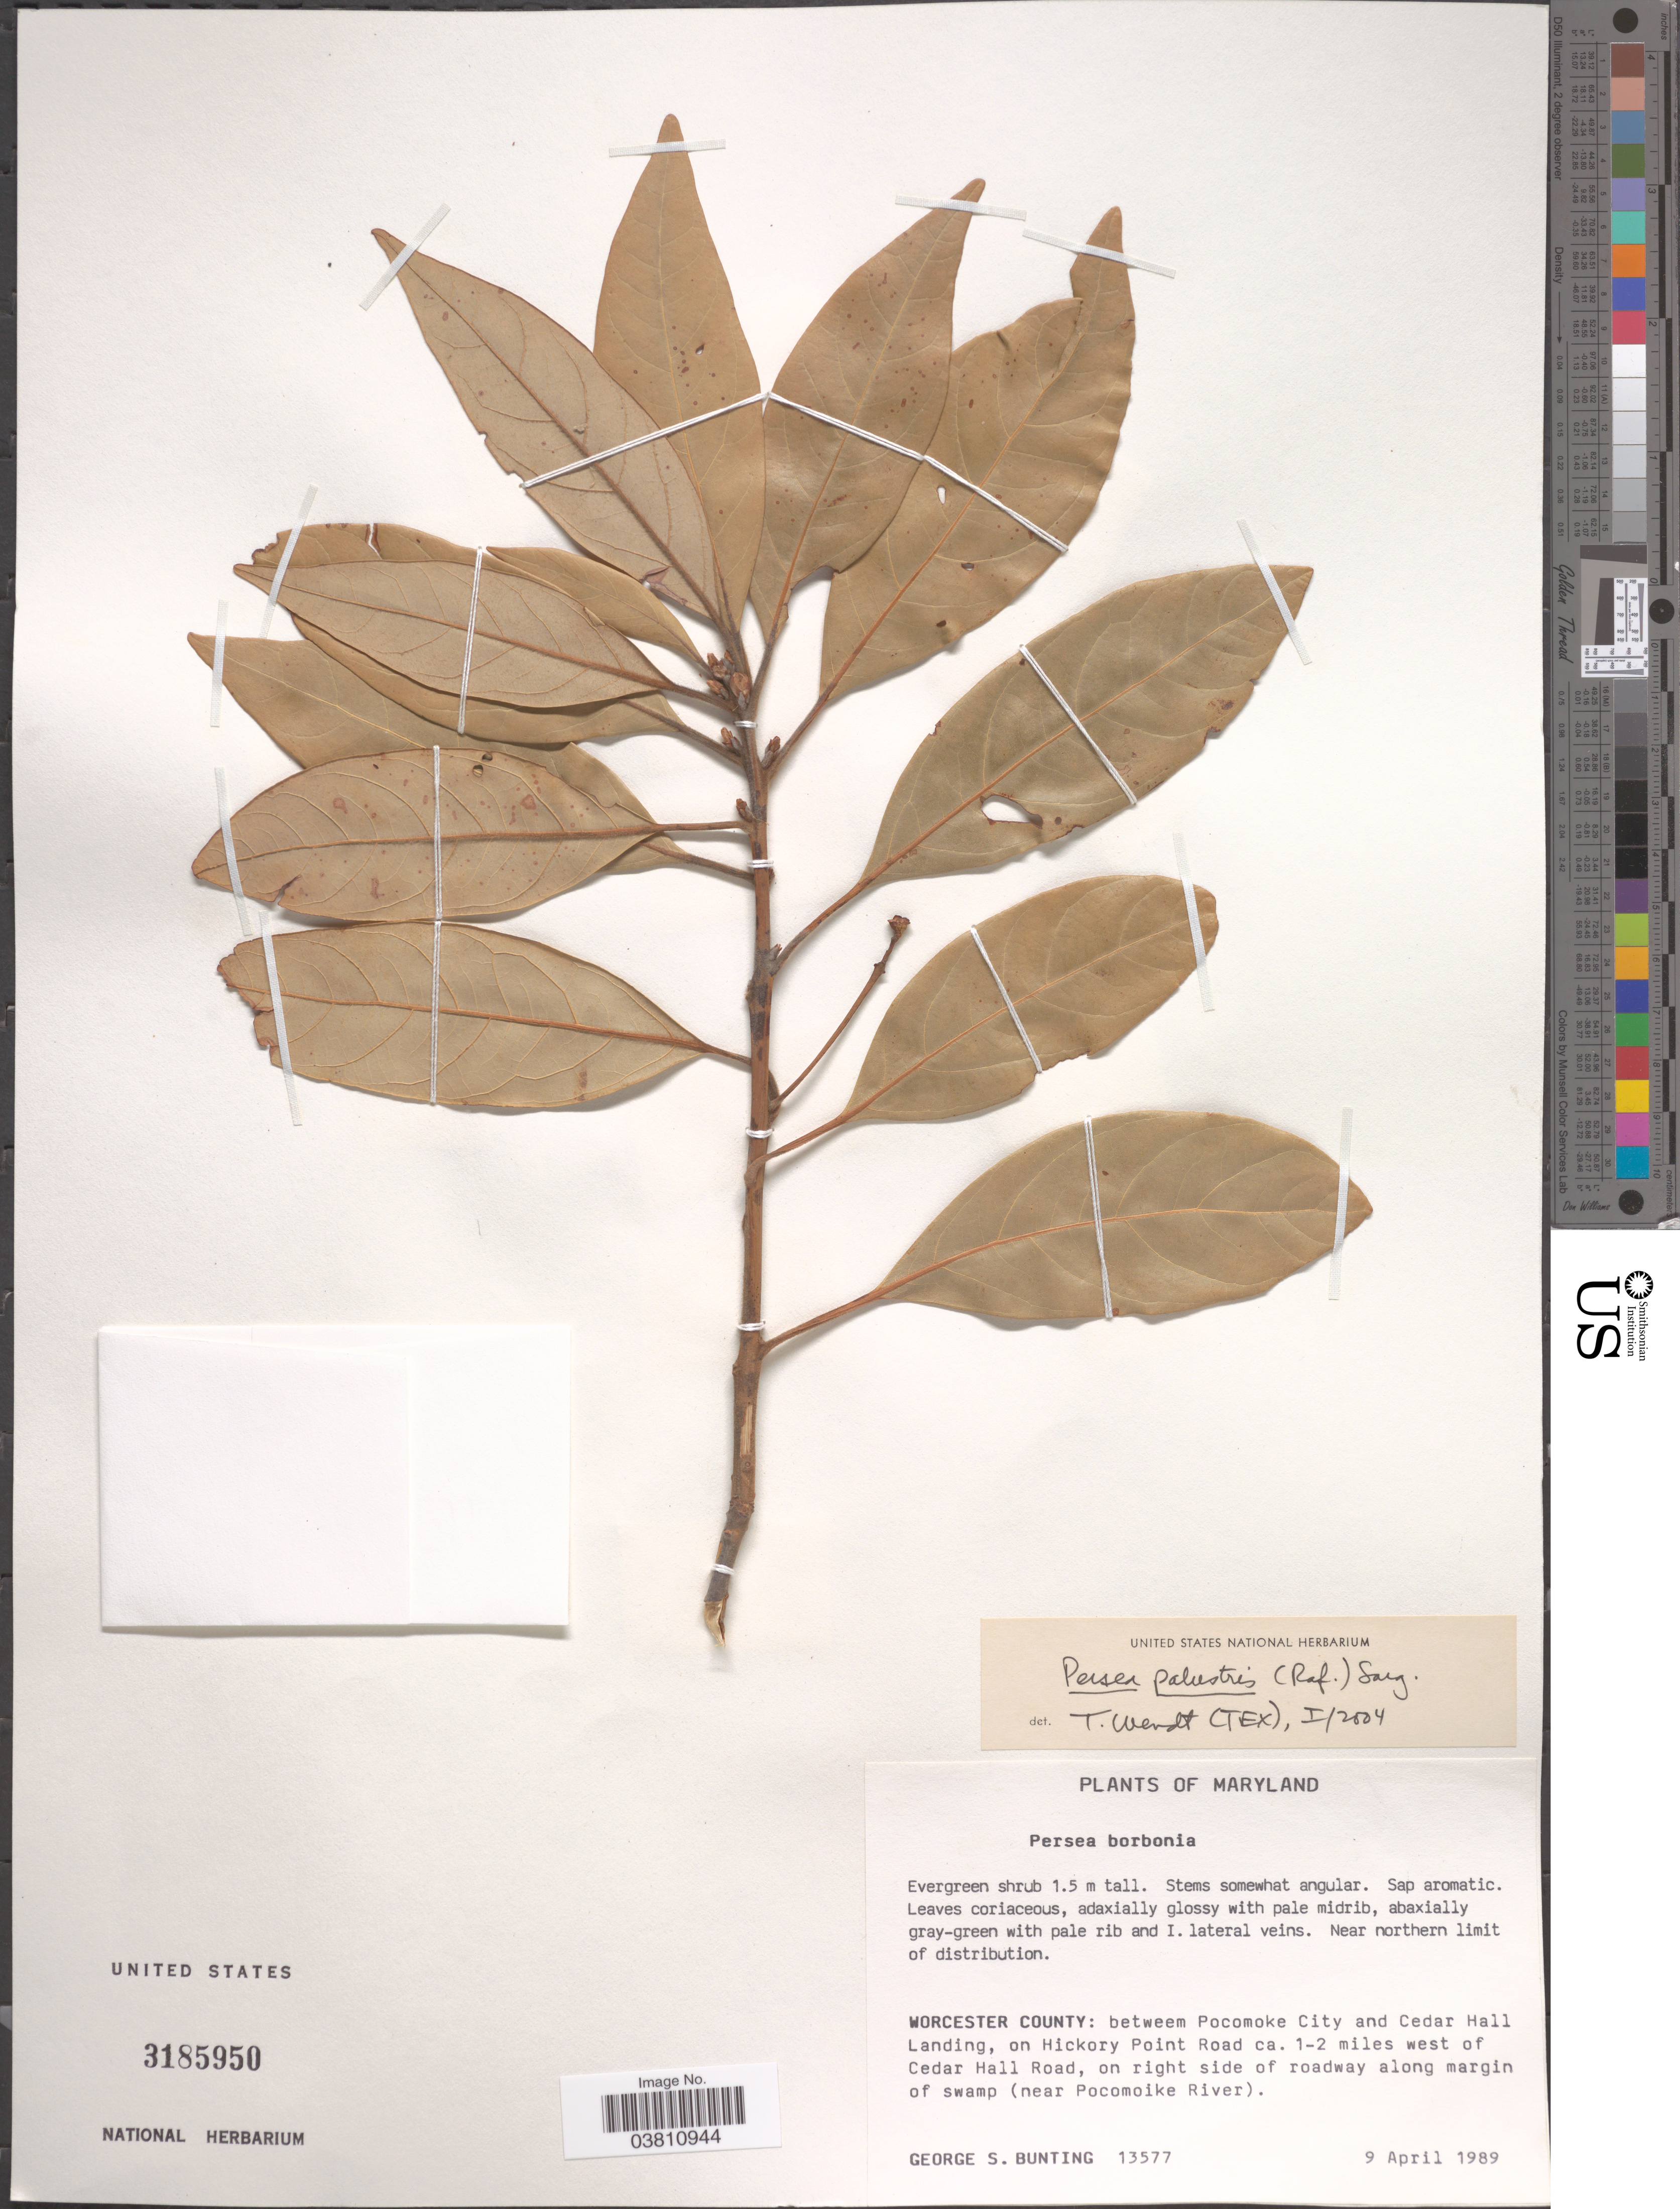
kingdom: Plantae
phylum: Tracheophyta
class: Magnoliopsida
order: Laurales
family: Lauraceae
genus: Persea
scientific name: Persea palustris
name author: (Raf.) Sarg.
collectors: G. S. Bunting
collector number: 13577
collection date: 1989-04-09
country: United States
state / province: Maryland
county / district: Worcester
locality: Worcester County: between Pocomoke City and Cedar Hall Landing, on Hickory Point Road, ca. 1-2 miles west of Cedar Hall Road, on right side of roadway along margin of swamp (near Pocomoike River).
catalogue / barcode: US 3185950